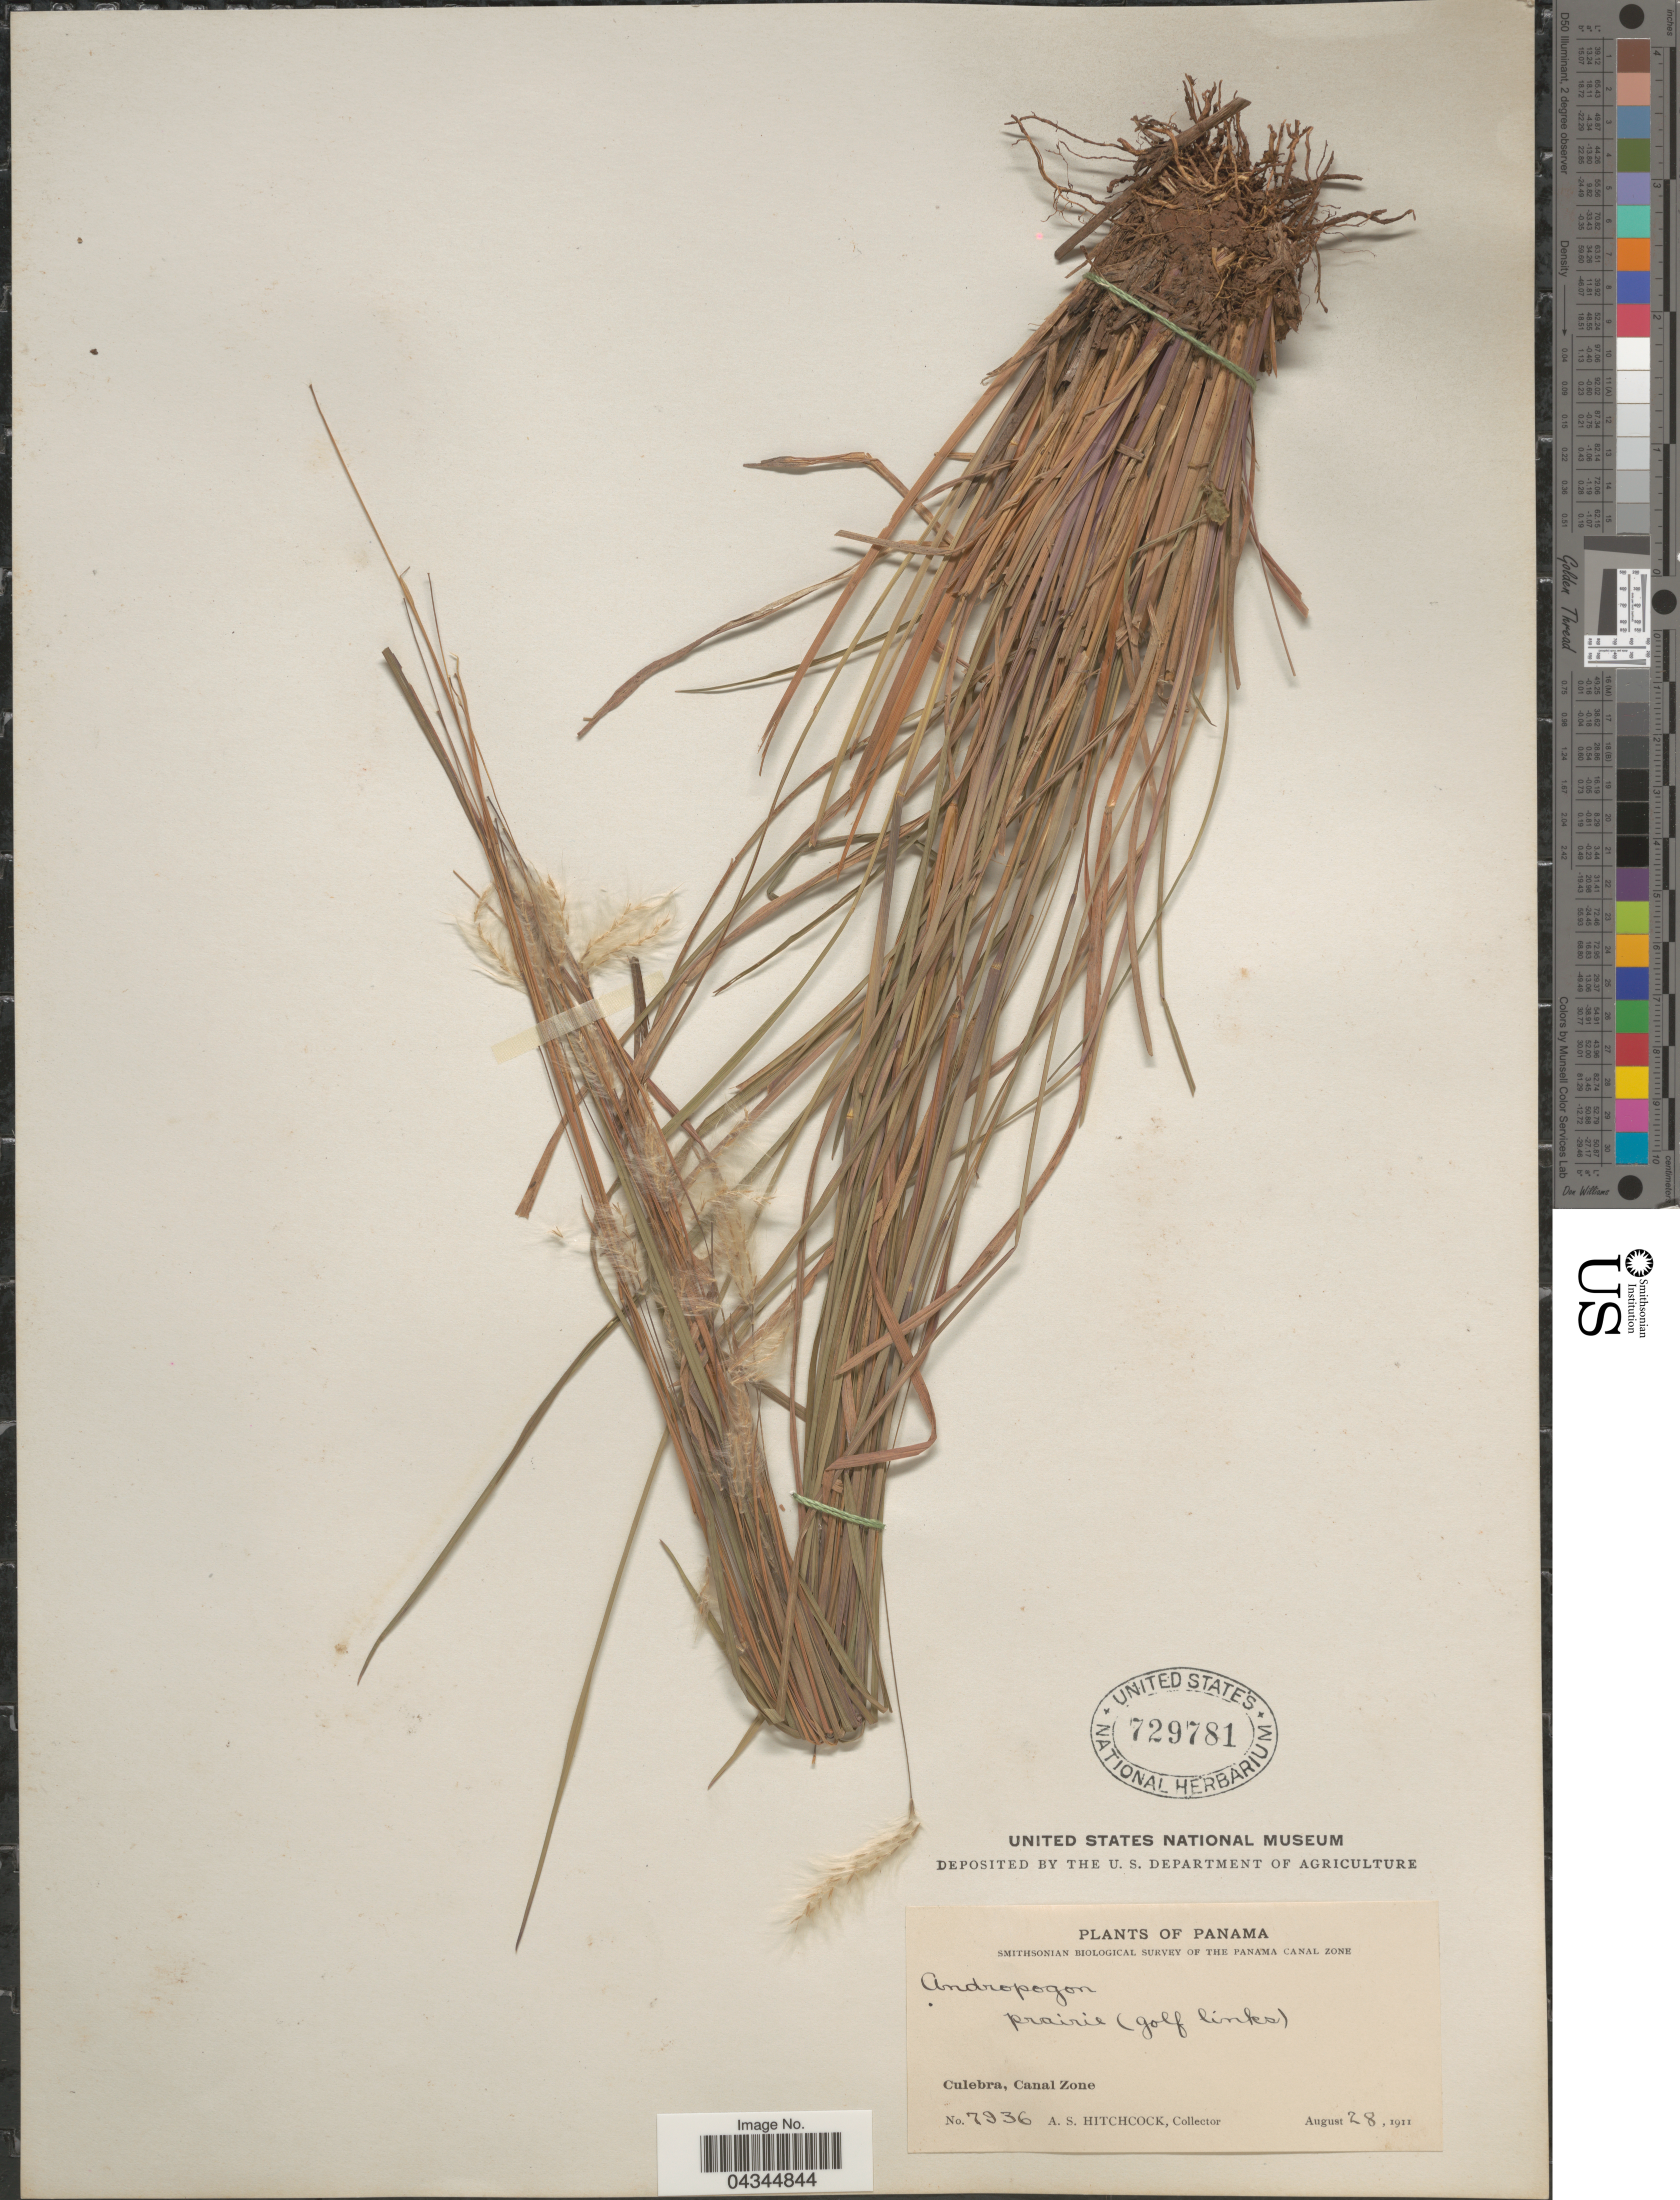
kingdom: Plantae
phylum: Tracheophyta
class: Liliopsida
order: Poales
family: Poaceae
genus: Andropogon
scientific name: Andropogon leucostachyus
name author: Kunth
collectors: A. S. Hitchcock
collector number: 7936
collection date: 1911-08-28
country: Panama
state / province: Colón / Panamá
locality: Smithsonian Biological Survey of the Panama Canal Zone. Prairie (golf links). Culebra, Canal Zone.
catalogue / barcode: US 729781